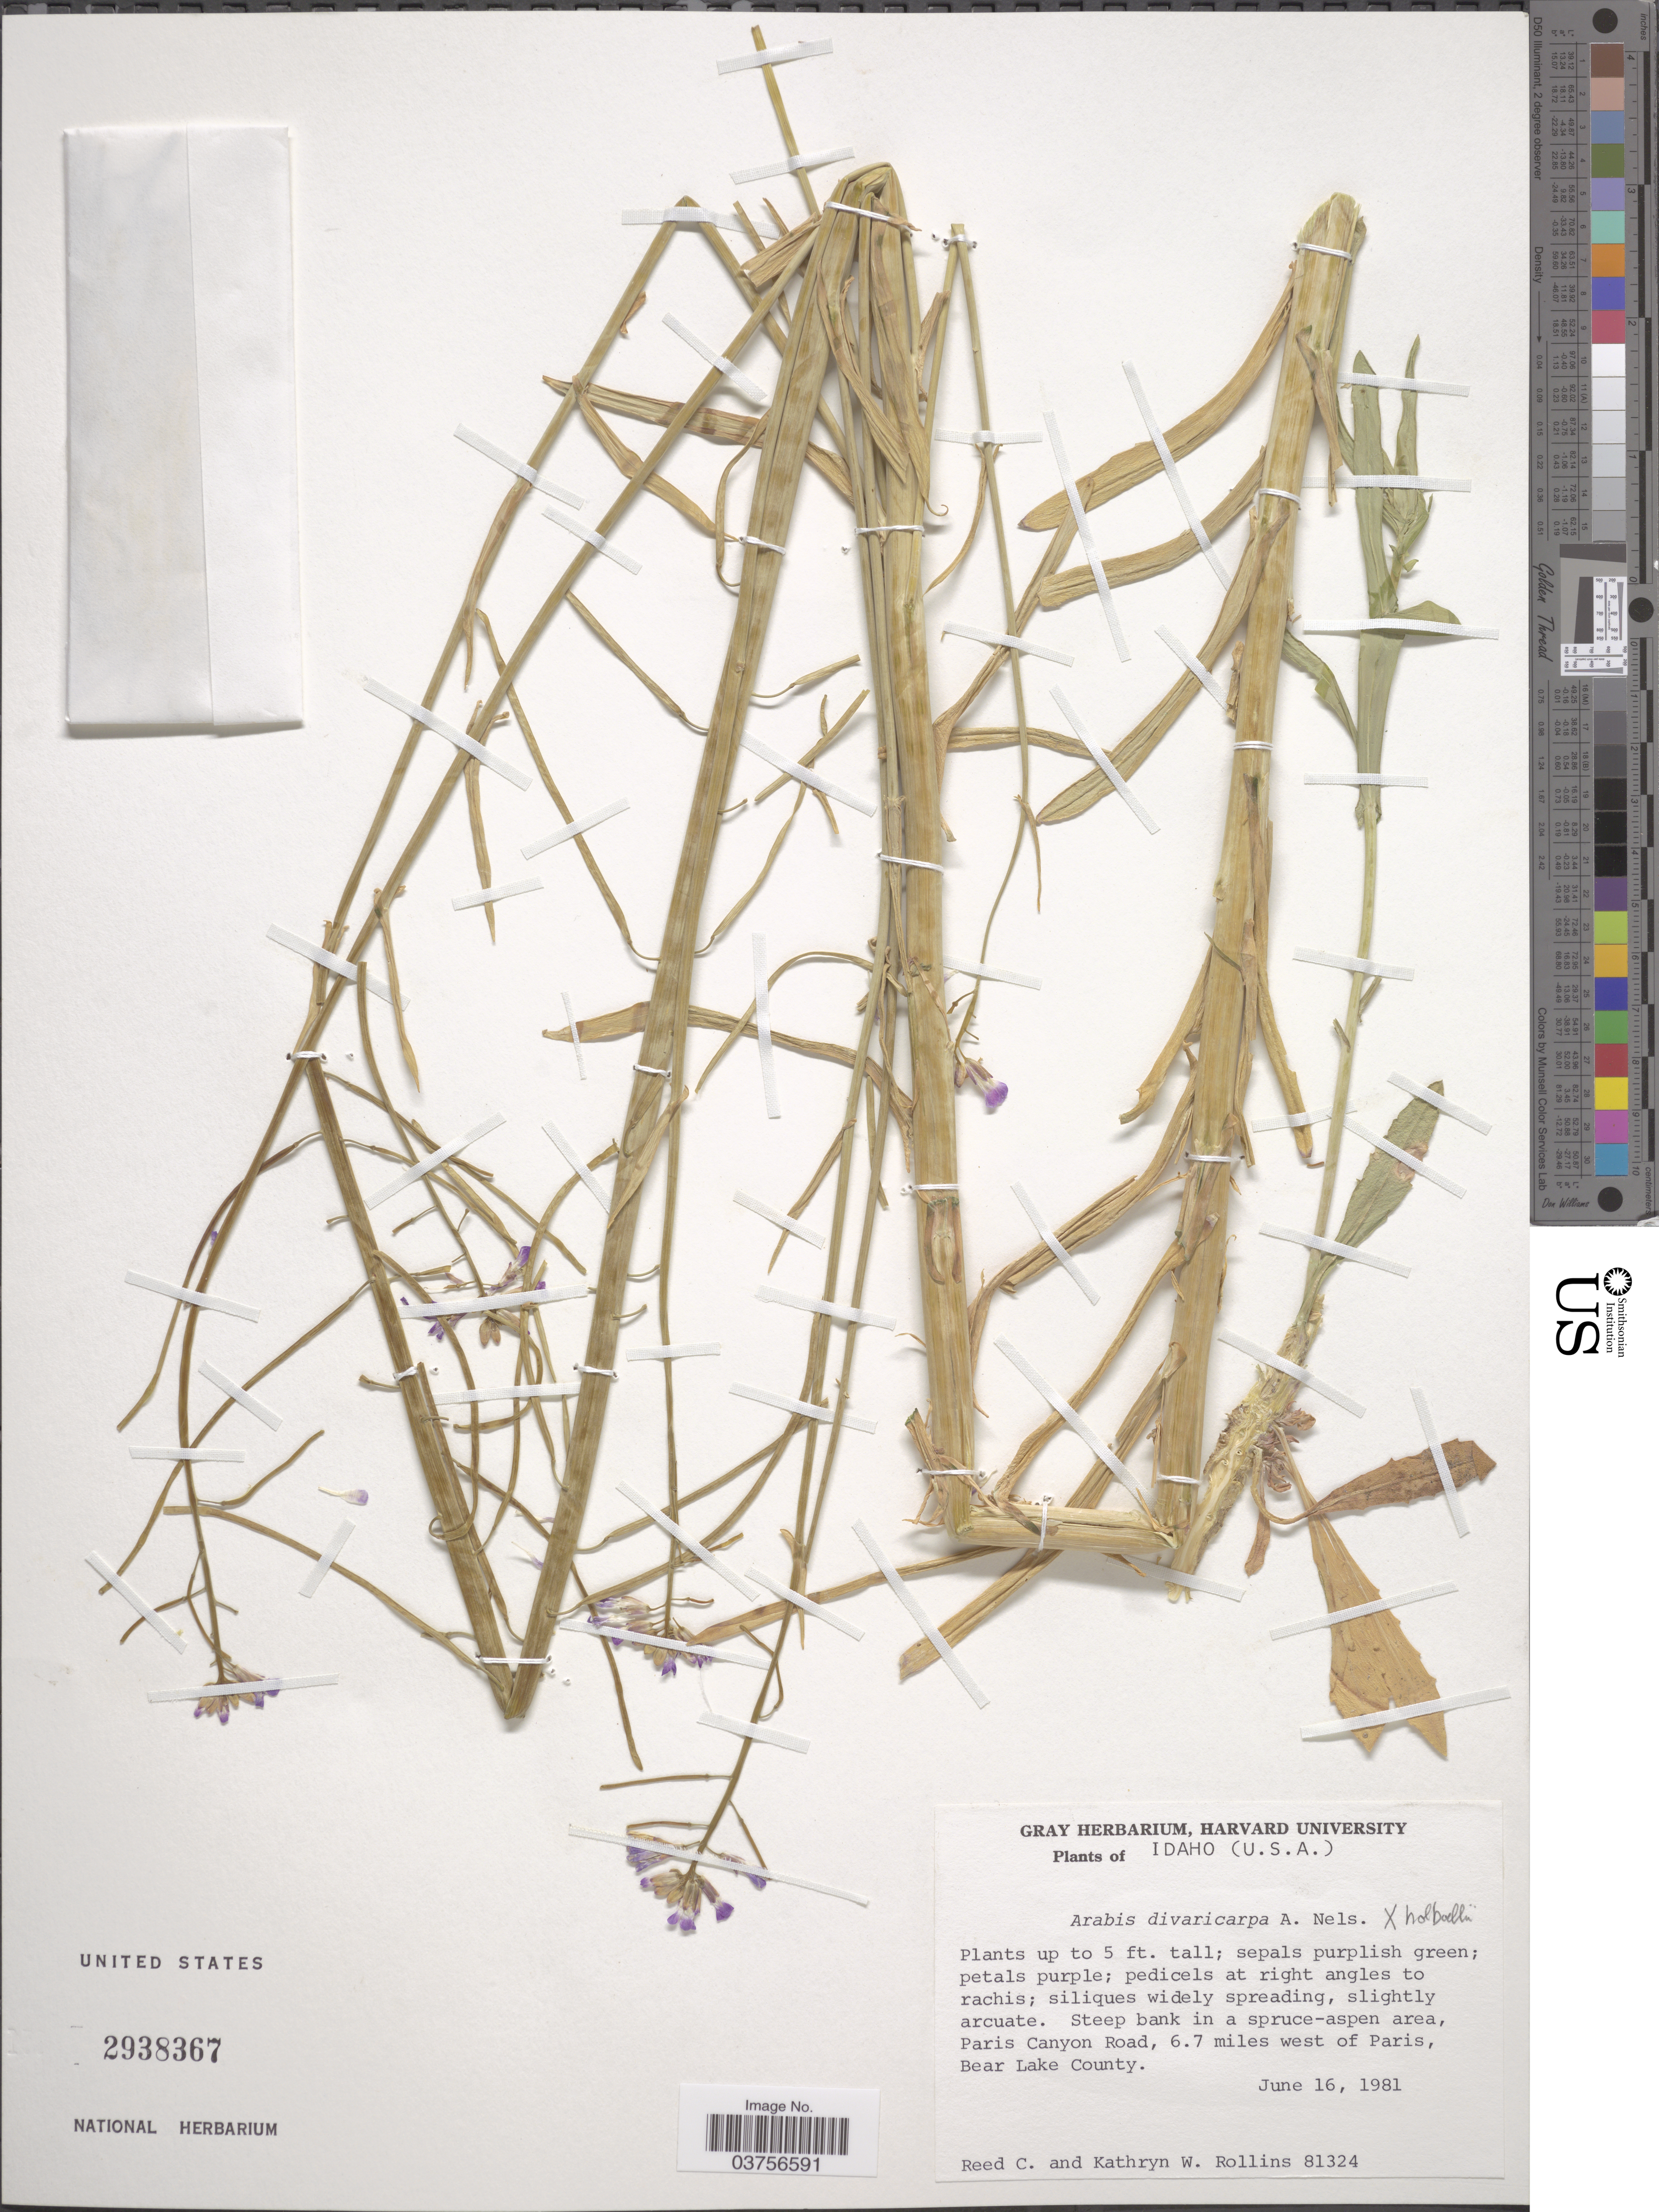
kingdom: Plantae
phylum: Tracheophyta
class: Magnoliopsida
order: Brassicales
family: Brassicaceae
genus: Arabis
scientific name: Arabis divaricarpa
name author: A. Nelson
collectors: R. C. Rollins & K. W. Rollins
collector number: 81324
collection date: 1981-06-16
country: United States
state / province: Idaho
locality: Paris Canyon Road, 6.7 miles west of Paris, Bear Lake County.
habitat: steep bank in a spruce-aspen area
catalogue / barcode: US 2938367